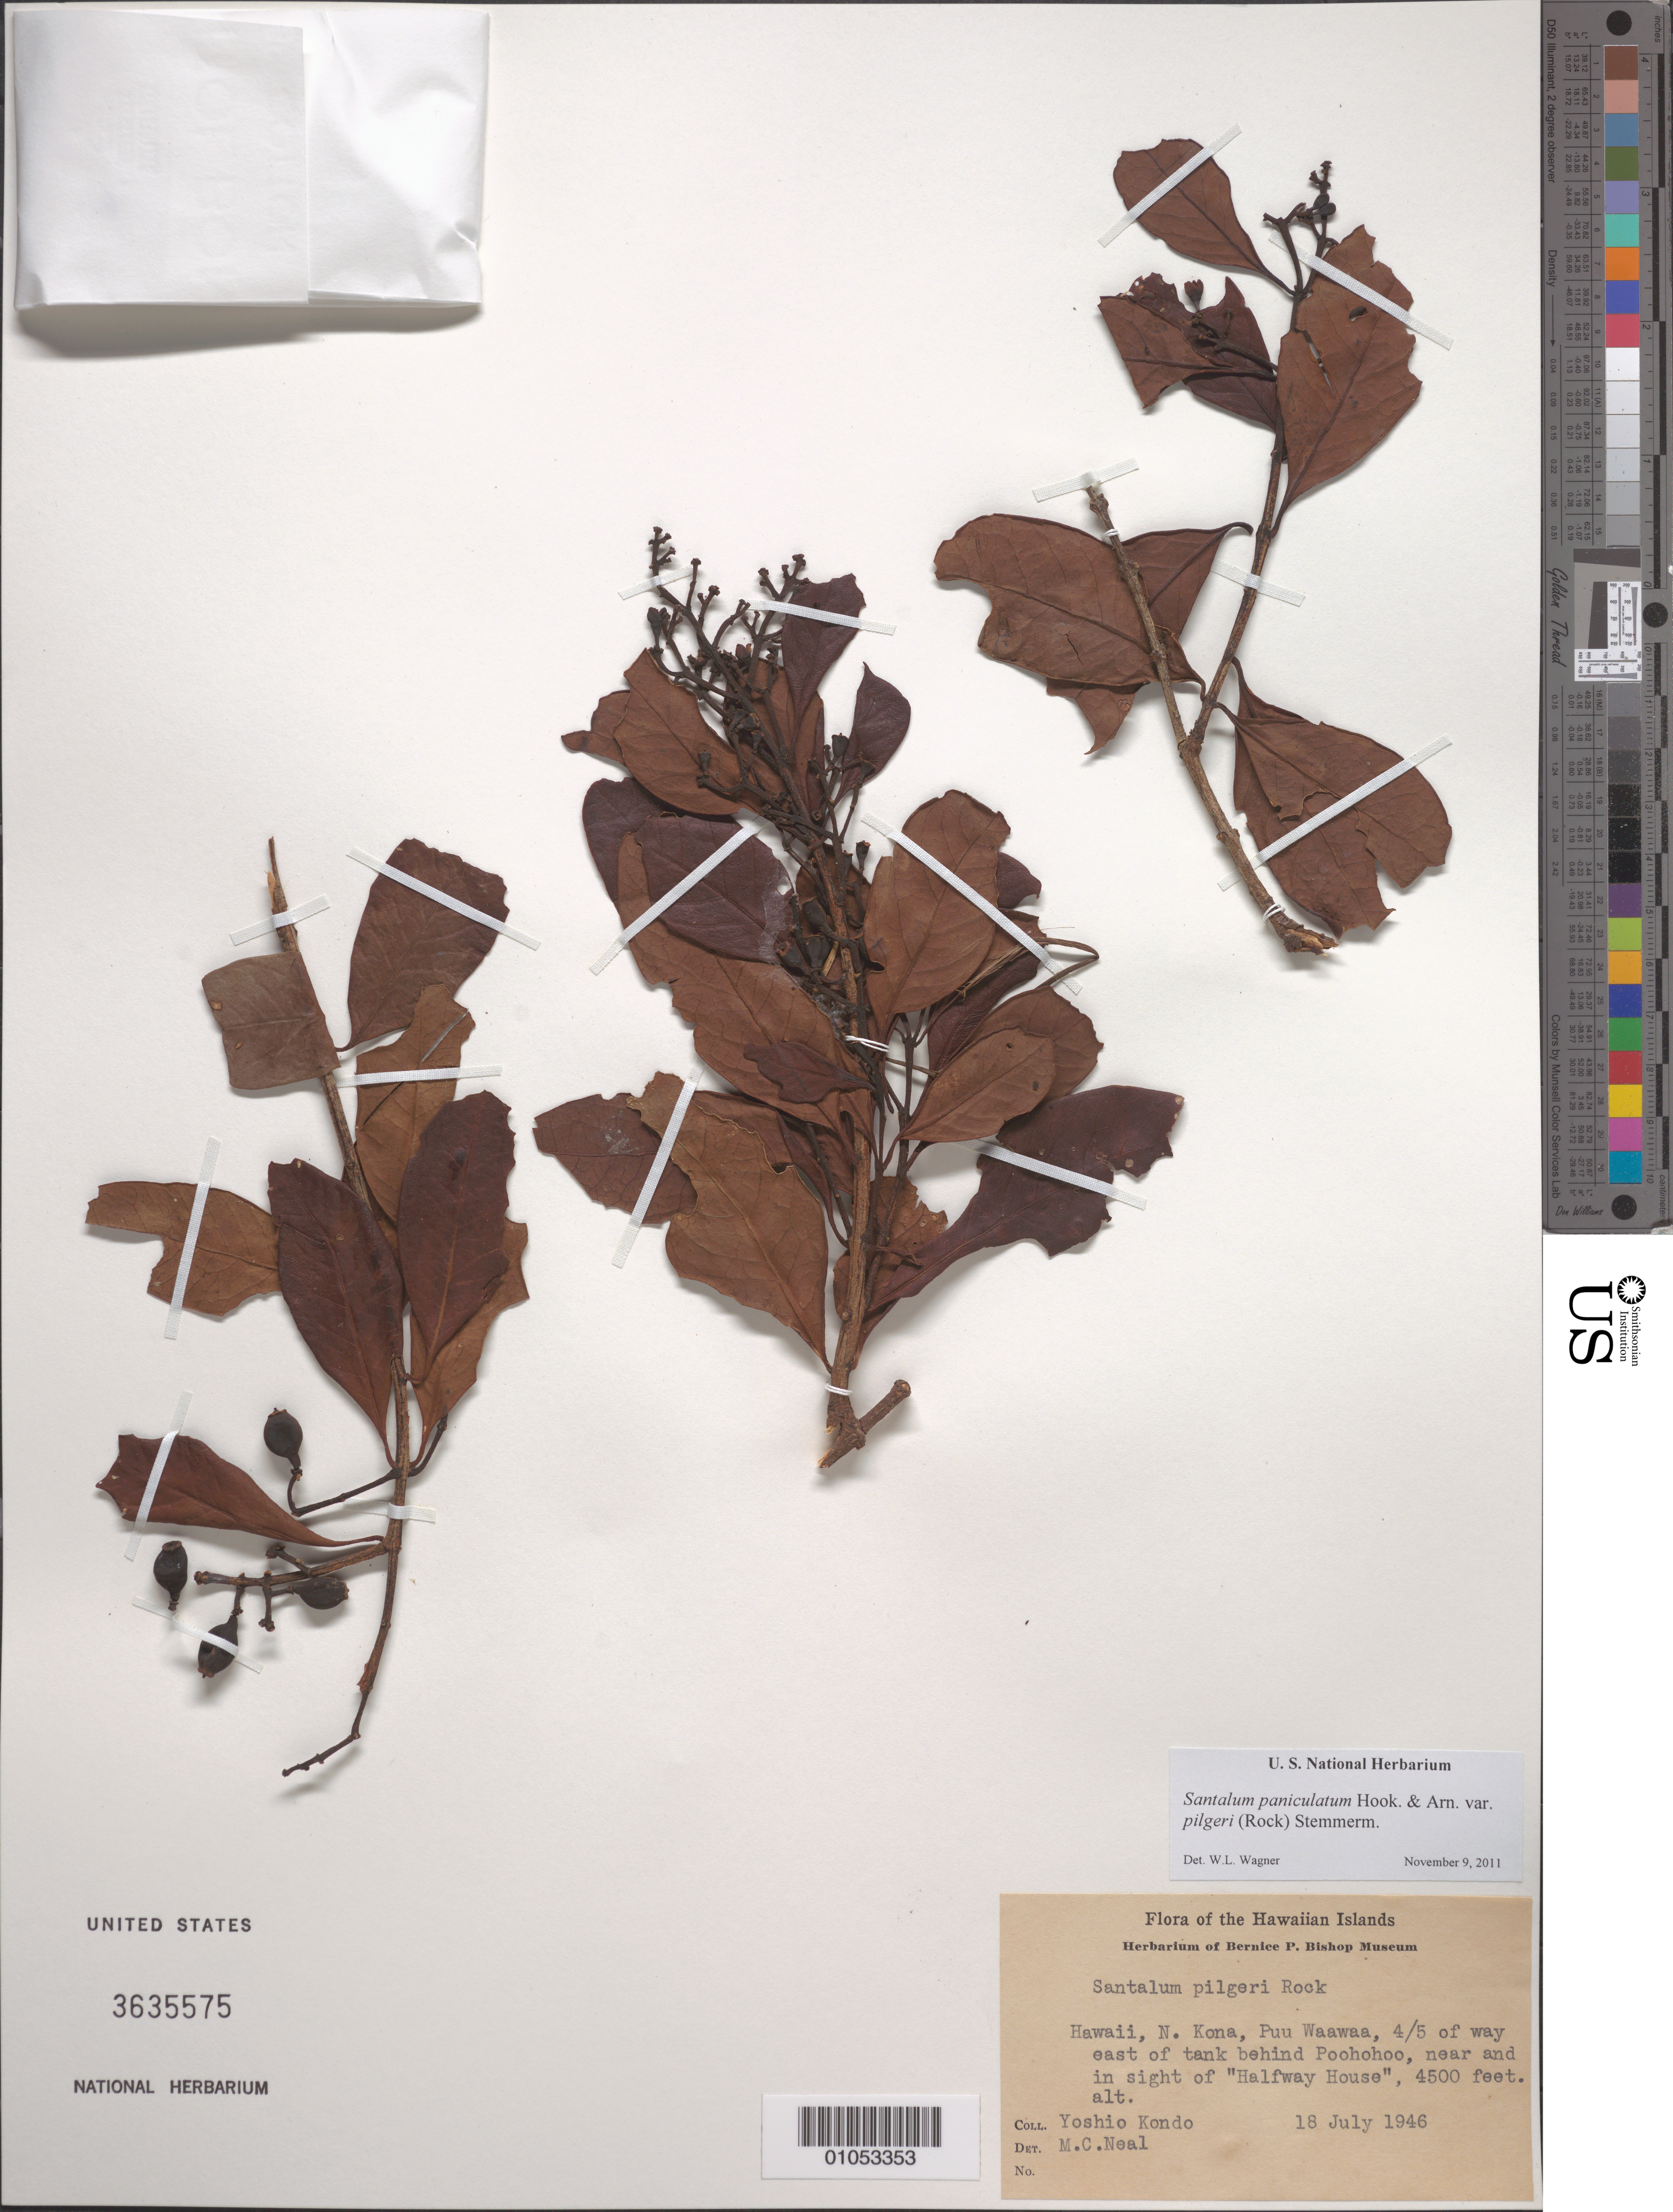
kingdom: Plantae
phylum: Tracheophyta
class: Magnoliopsida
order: Santalales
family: Santalaceae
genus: Santalum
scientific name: Santalum paniculatum var. pilgeri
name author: (Rock) Stemmerm.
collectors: Y. Kondo & W. Ning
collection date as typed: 18 Jul 1946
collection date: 1946-07-18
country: United States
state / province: Hawaii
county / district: Hawaii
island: Hawaii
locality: N. Kona, Puu Waawaa, 4/5 of way east of tank behind Poohohoo, near and in sight of "Halfway House"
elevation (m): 1372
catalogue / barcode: US 3635575